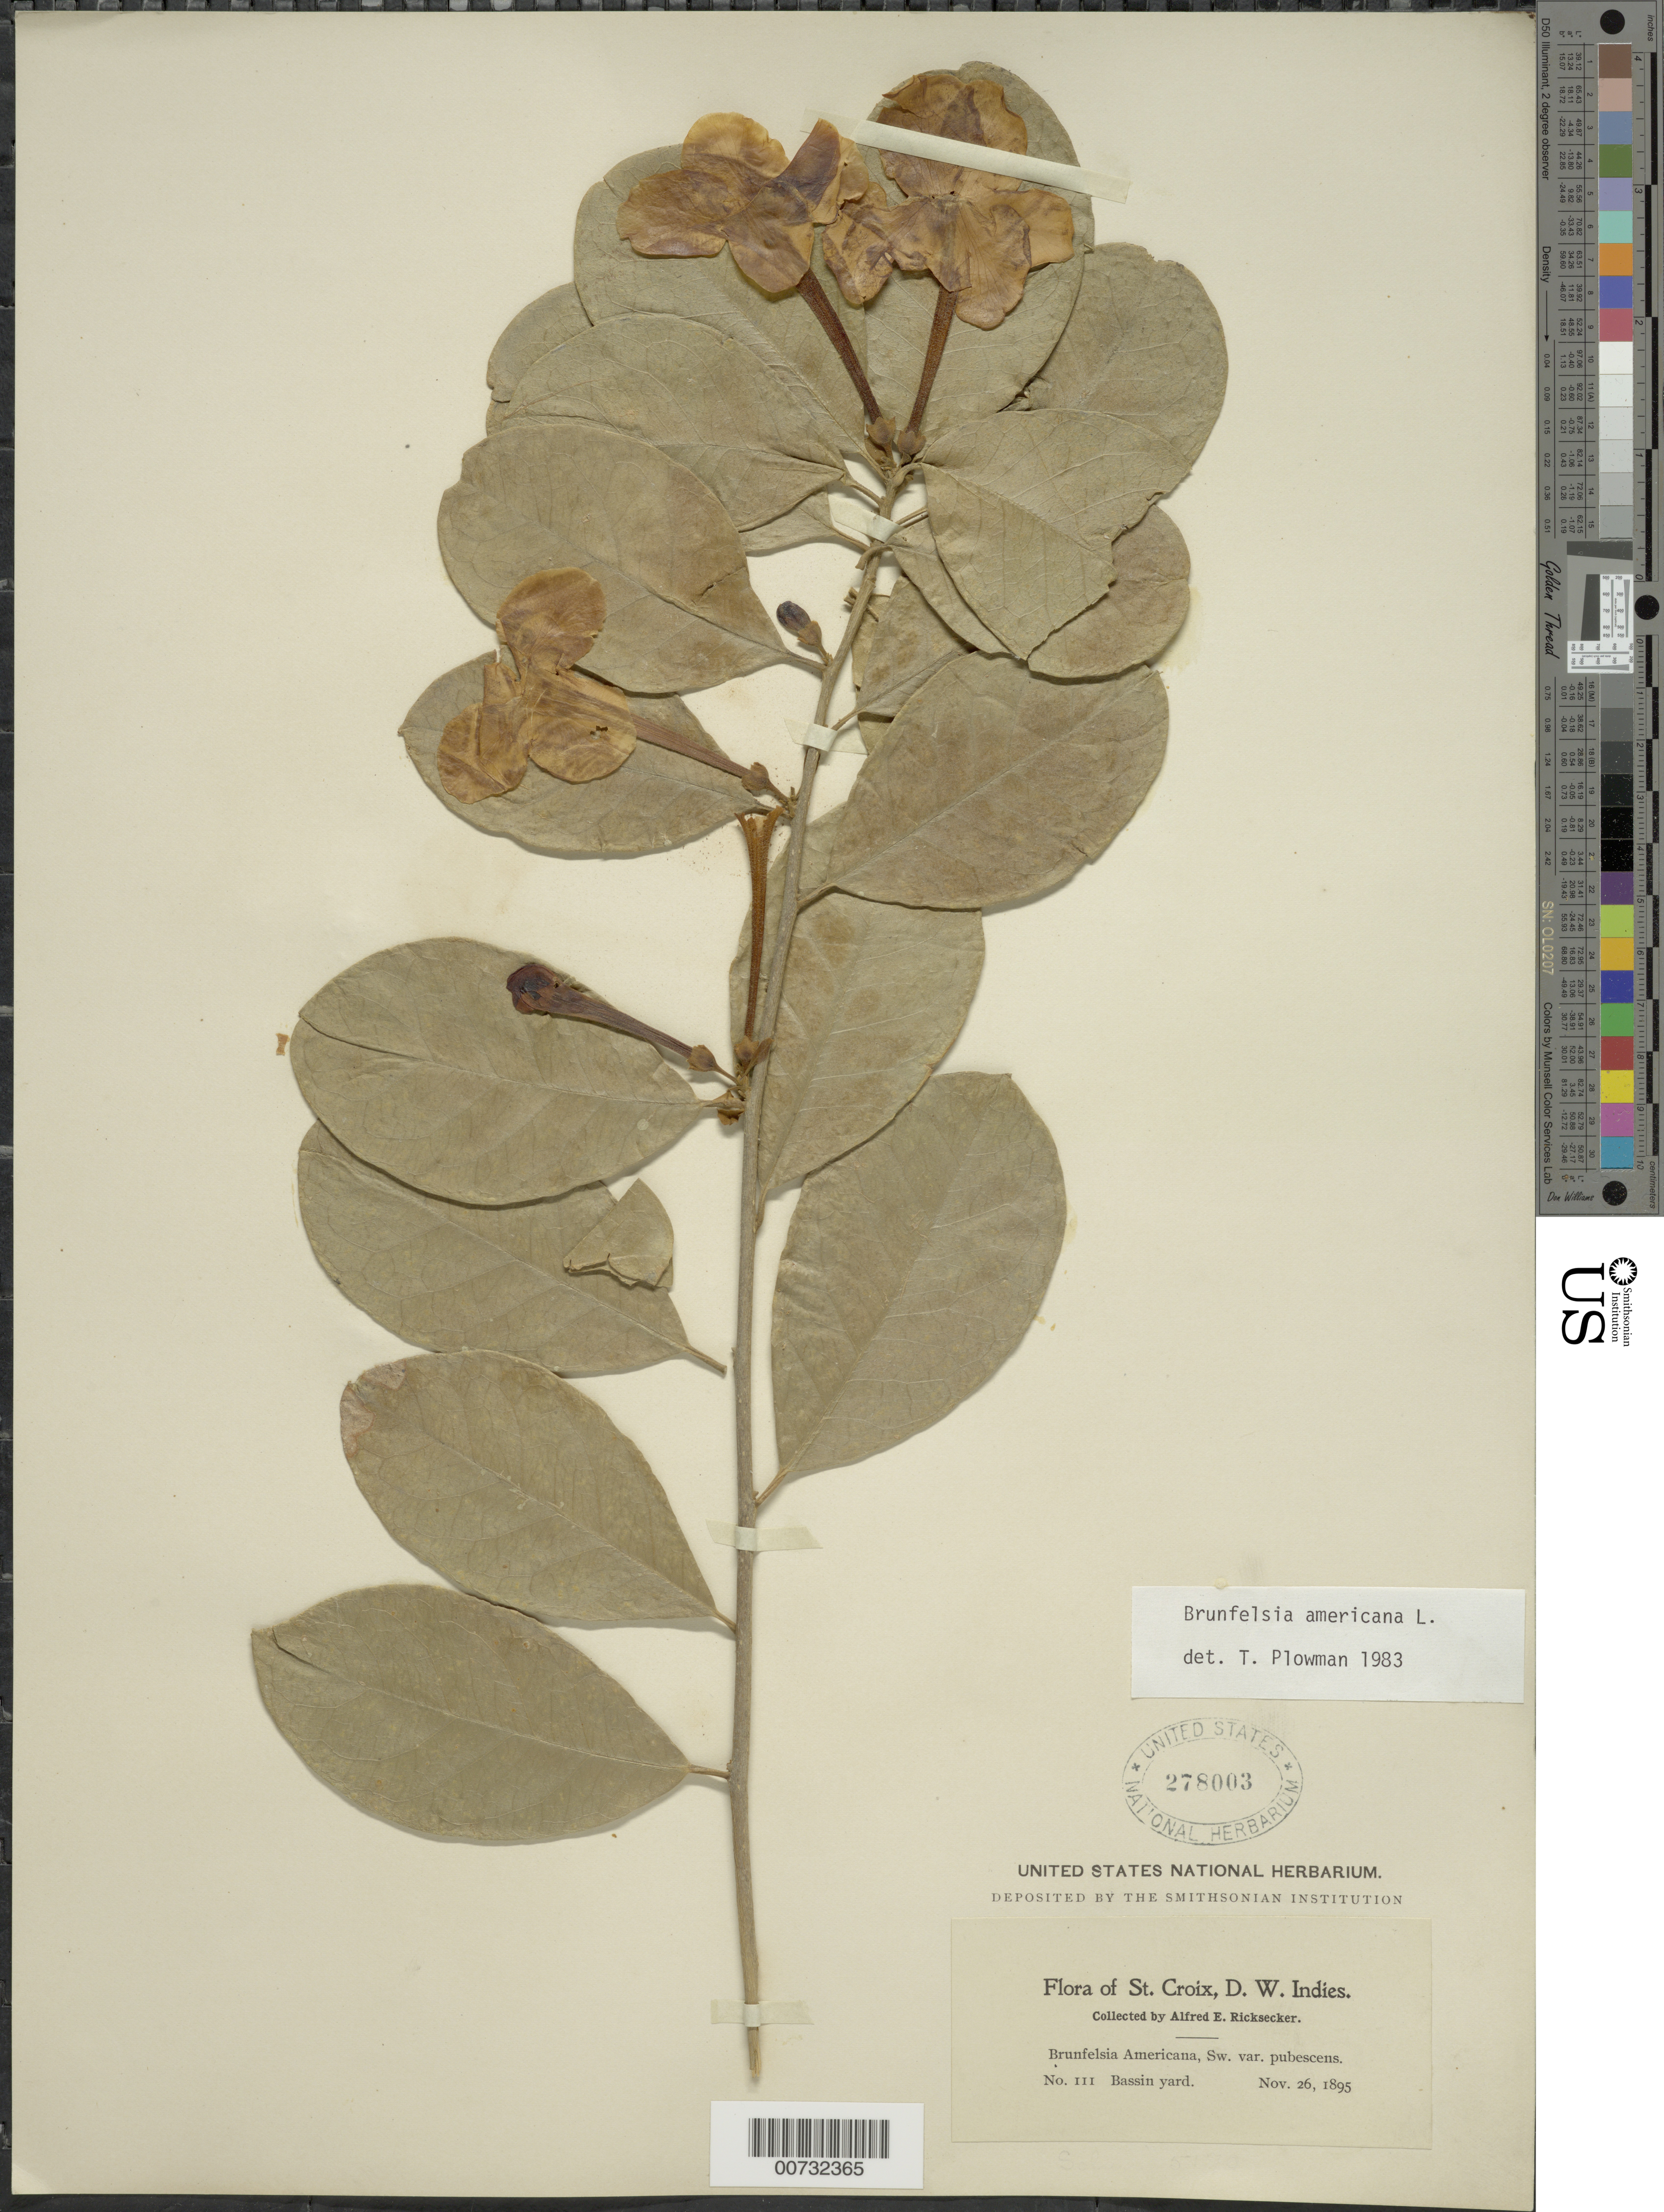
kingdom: Plantae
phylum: Tracheophyta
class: Magnoliopsida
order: Solanales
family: Solanaceae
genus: Brunfelsia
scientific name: Brunfelsia americana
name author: L.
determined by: Plowman, Timothy C.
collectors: A. E. Ricksecker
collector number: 111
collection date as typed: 26 Nov 1895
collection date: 1895-11-26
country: U.S. Virgin Islands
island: St. Croix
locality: Bassin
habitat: Yard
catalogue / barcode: US 278003